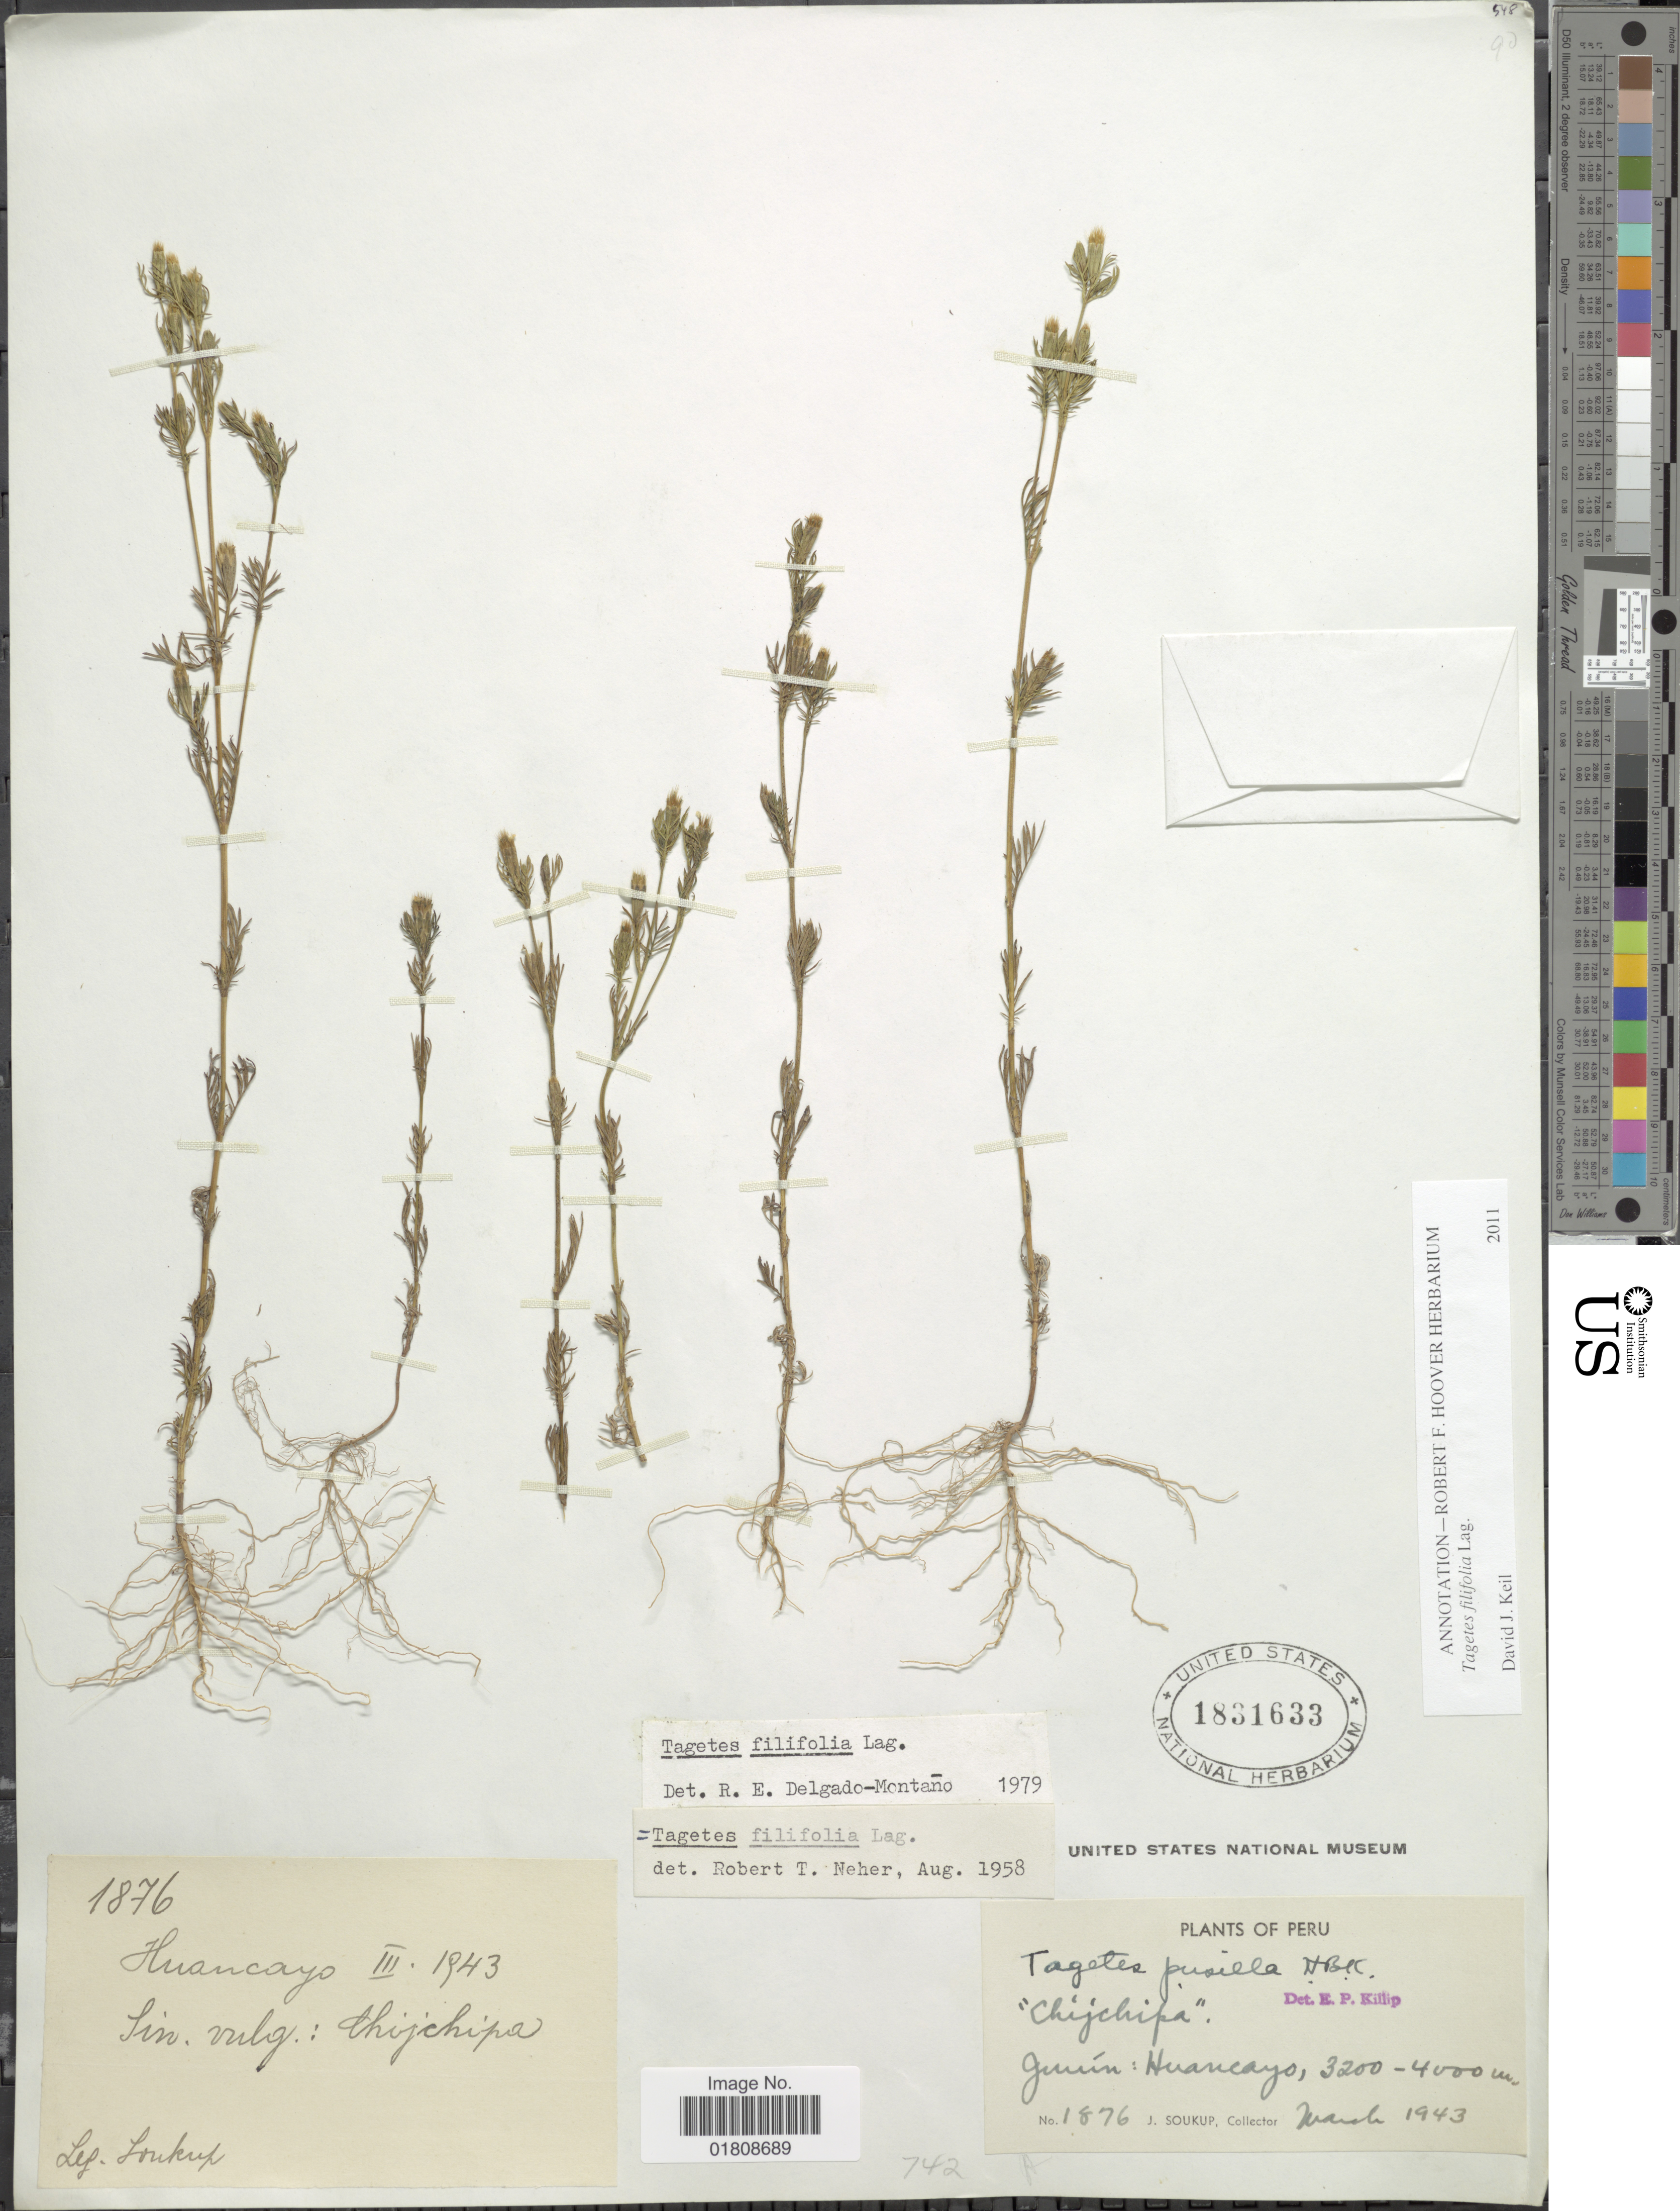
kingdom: Plantae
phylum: Tracheophyta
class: Magnoliopsida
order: Asterales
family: Asteraceae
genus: Tagetes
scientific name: Tagetes filifolia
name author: Lag.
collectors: J. Soukup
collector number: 1876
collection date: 1943-03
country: Peru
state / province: Junín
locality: Huancayo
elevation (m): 3200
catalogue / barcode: US 1831633